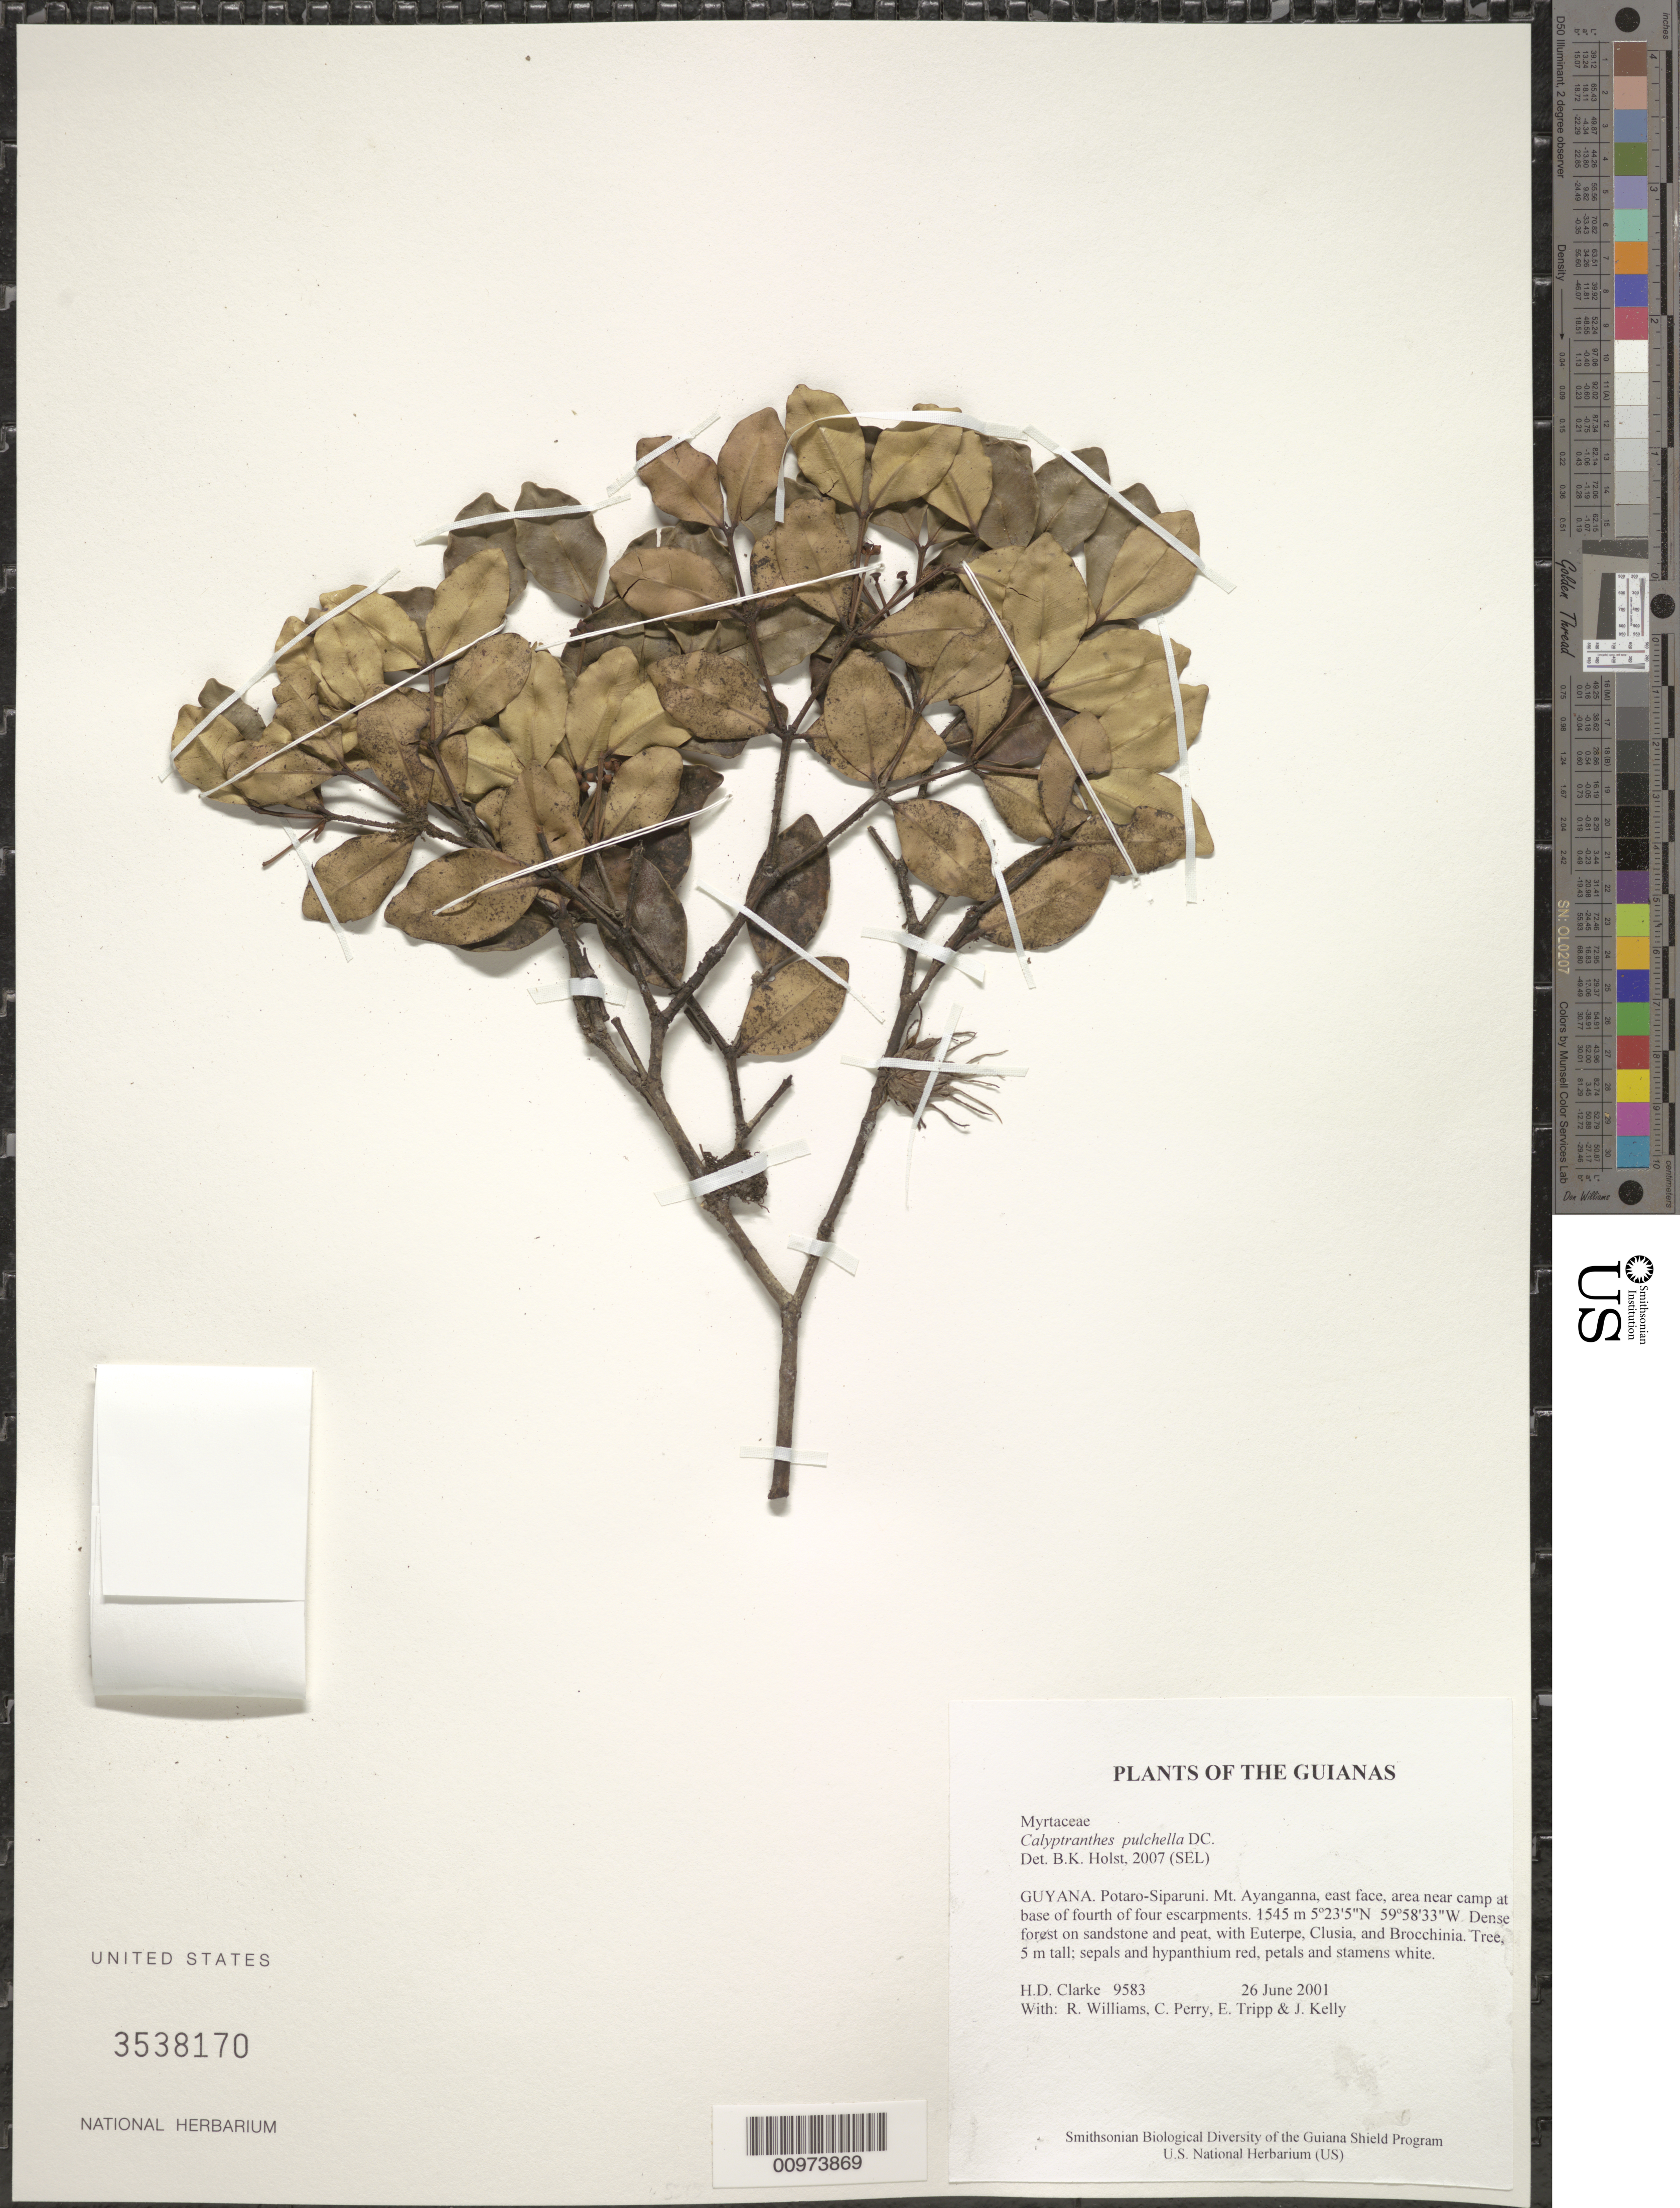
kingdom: Plantae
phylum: Tracheophyta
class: Magnoliopsida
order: Myrtales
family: Myrtaceae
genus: Myrcia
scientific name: Myrcia pulchella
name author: (DC.) A.R. Lourenço & E. Lucas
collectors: H. D. Clarke, R. Williams, C. Perry, E. Tripp & J. Kelly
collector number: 9583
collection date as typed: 26 June 2001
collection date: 2001-06-26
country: Guyana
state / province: Potaro-Siparuni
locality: Mt. Ayanganna, east face, area near camp at base of fourth of four escarpments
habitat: Dense forest on sandstone and peat, with Euterpe, Clusia, and Brocchinia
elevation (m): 1545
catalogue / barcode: US 3538170